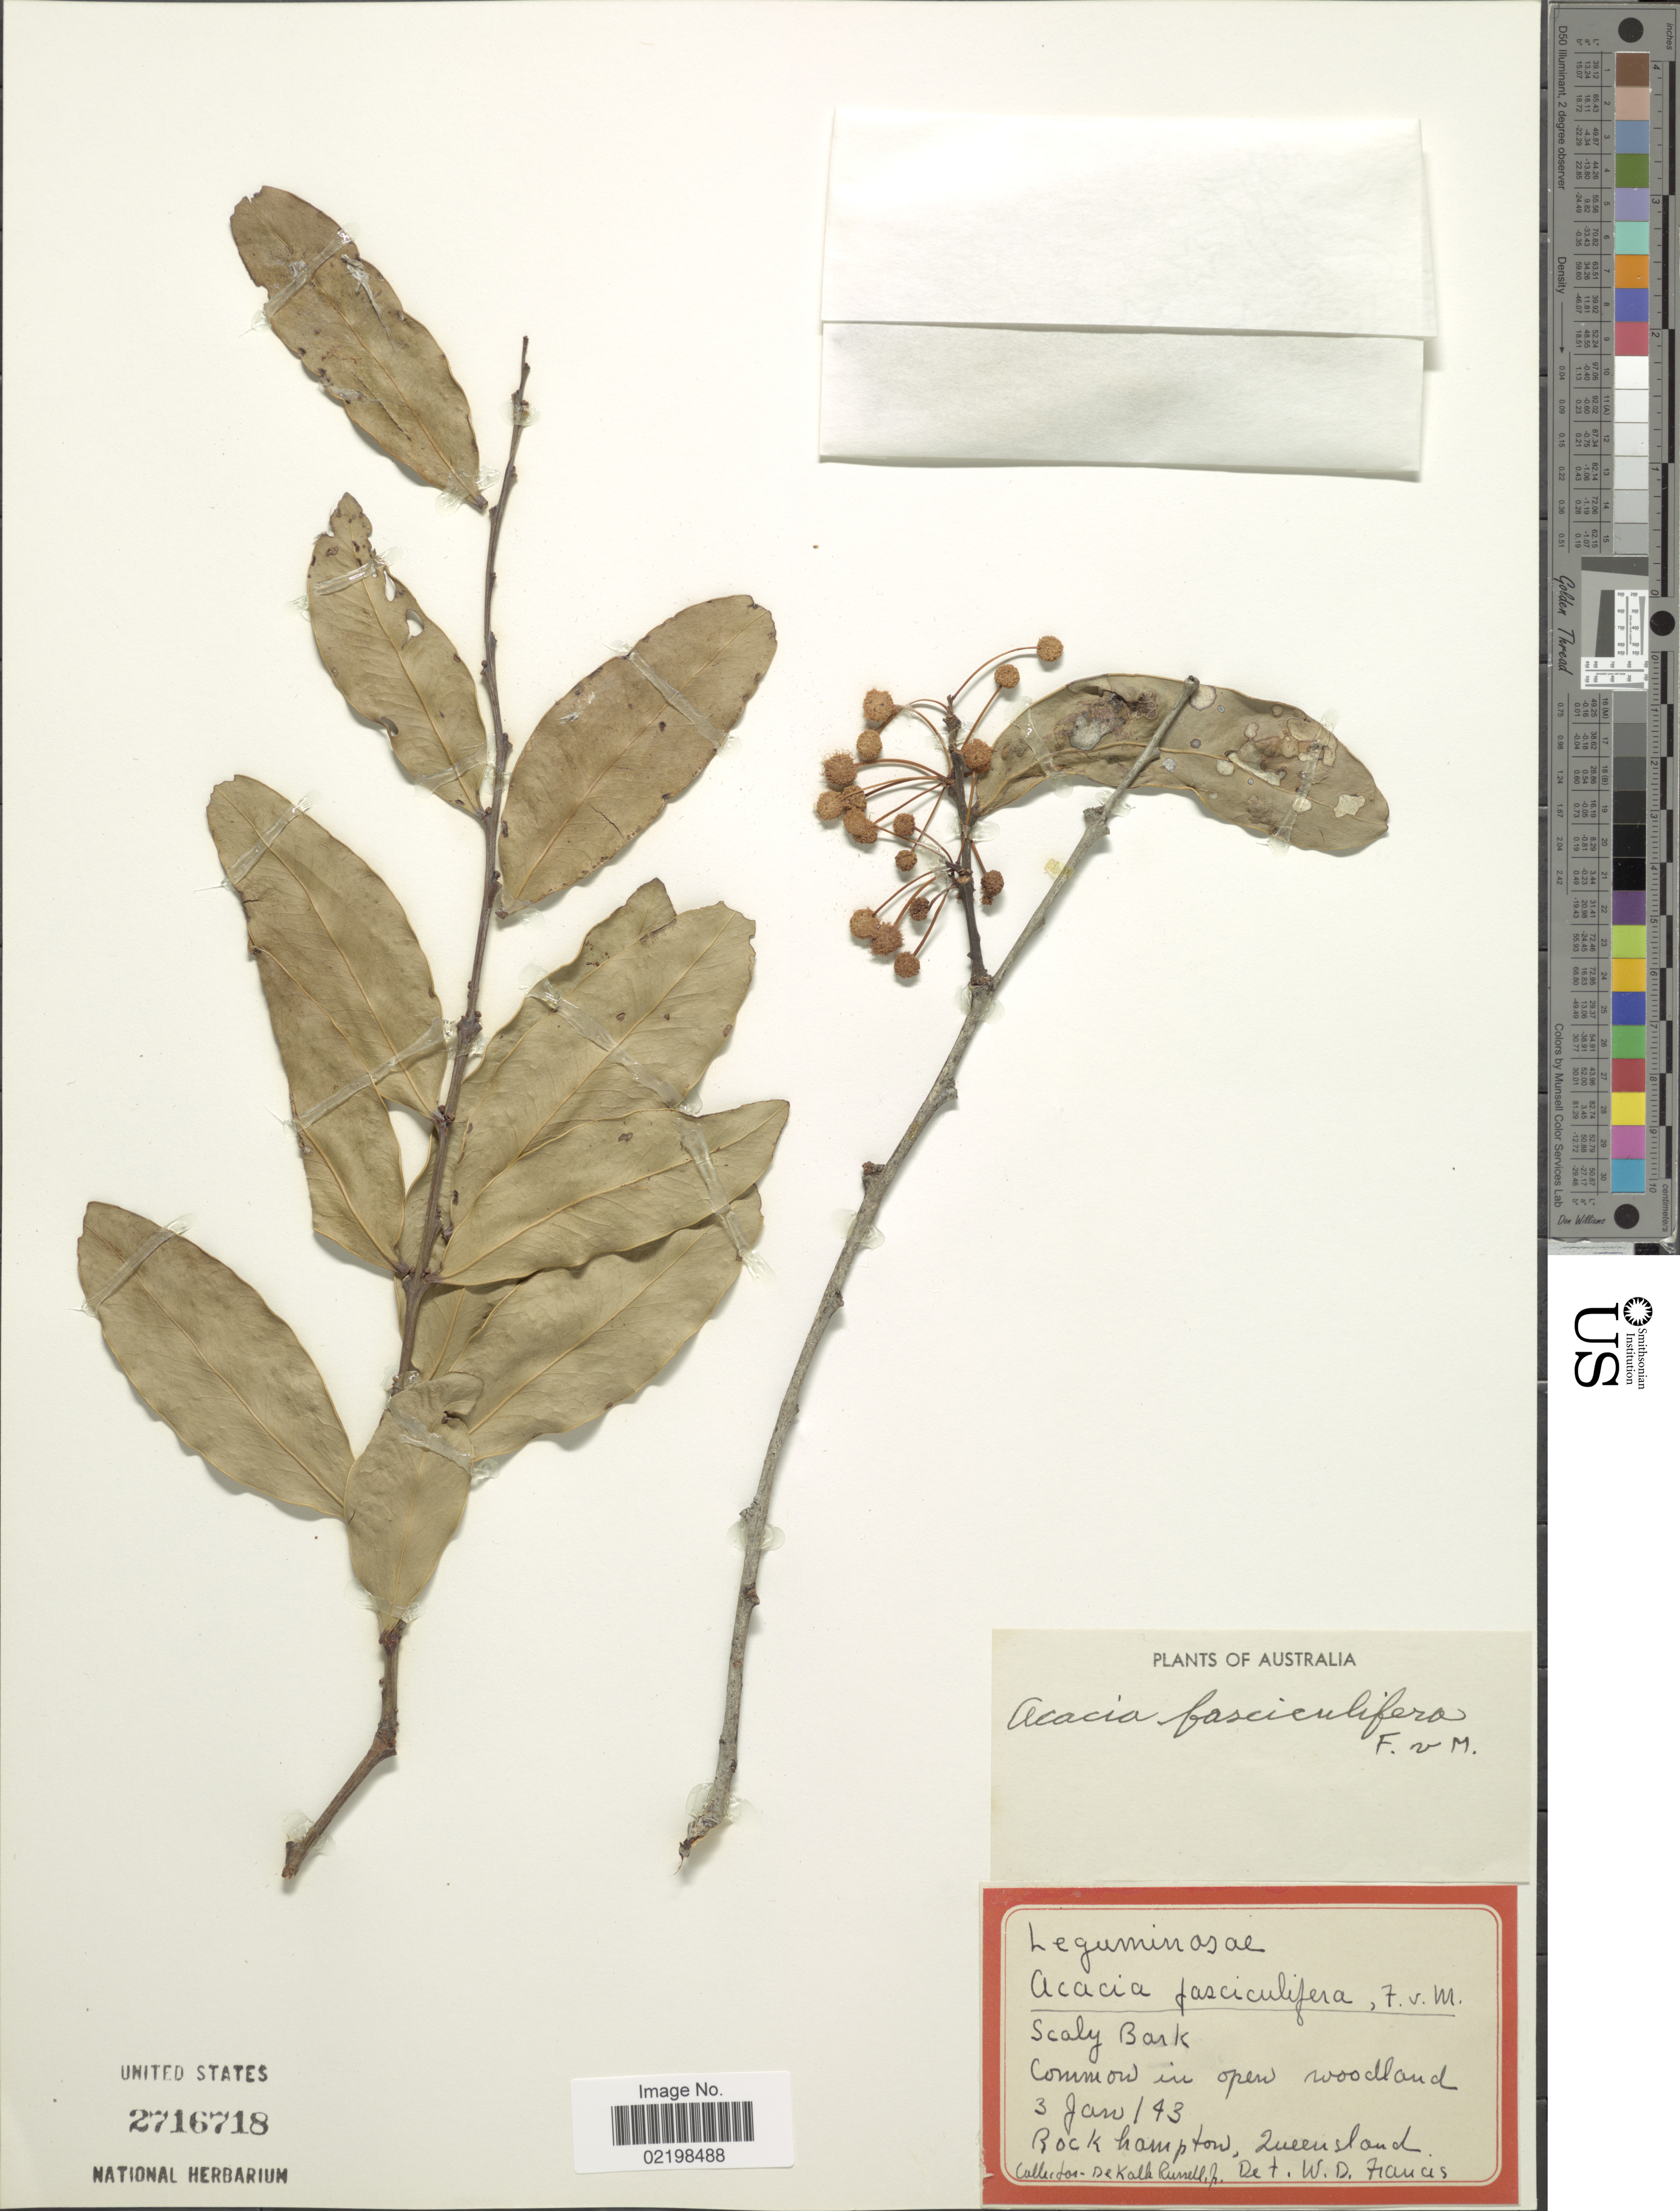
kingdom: Plantae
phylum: Tracheophyta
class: Magnoliopsida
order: Fabales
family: Fabaceae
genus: Acacia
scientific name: Acacia fasciculifera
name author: Benth.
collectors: D. K. Russell Jr.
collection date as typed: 143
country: Australia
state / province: Queensland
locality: Australia. Rockhampton , Queenland.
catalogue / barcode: US 2716718